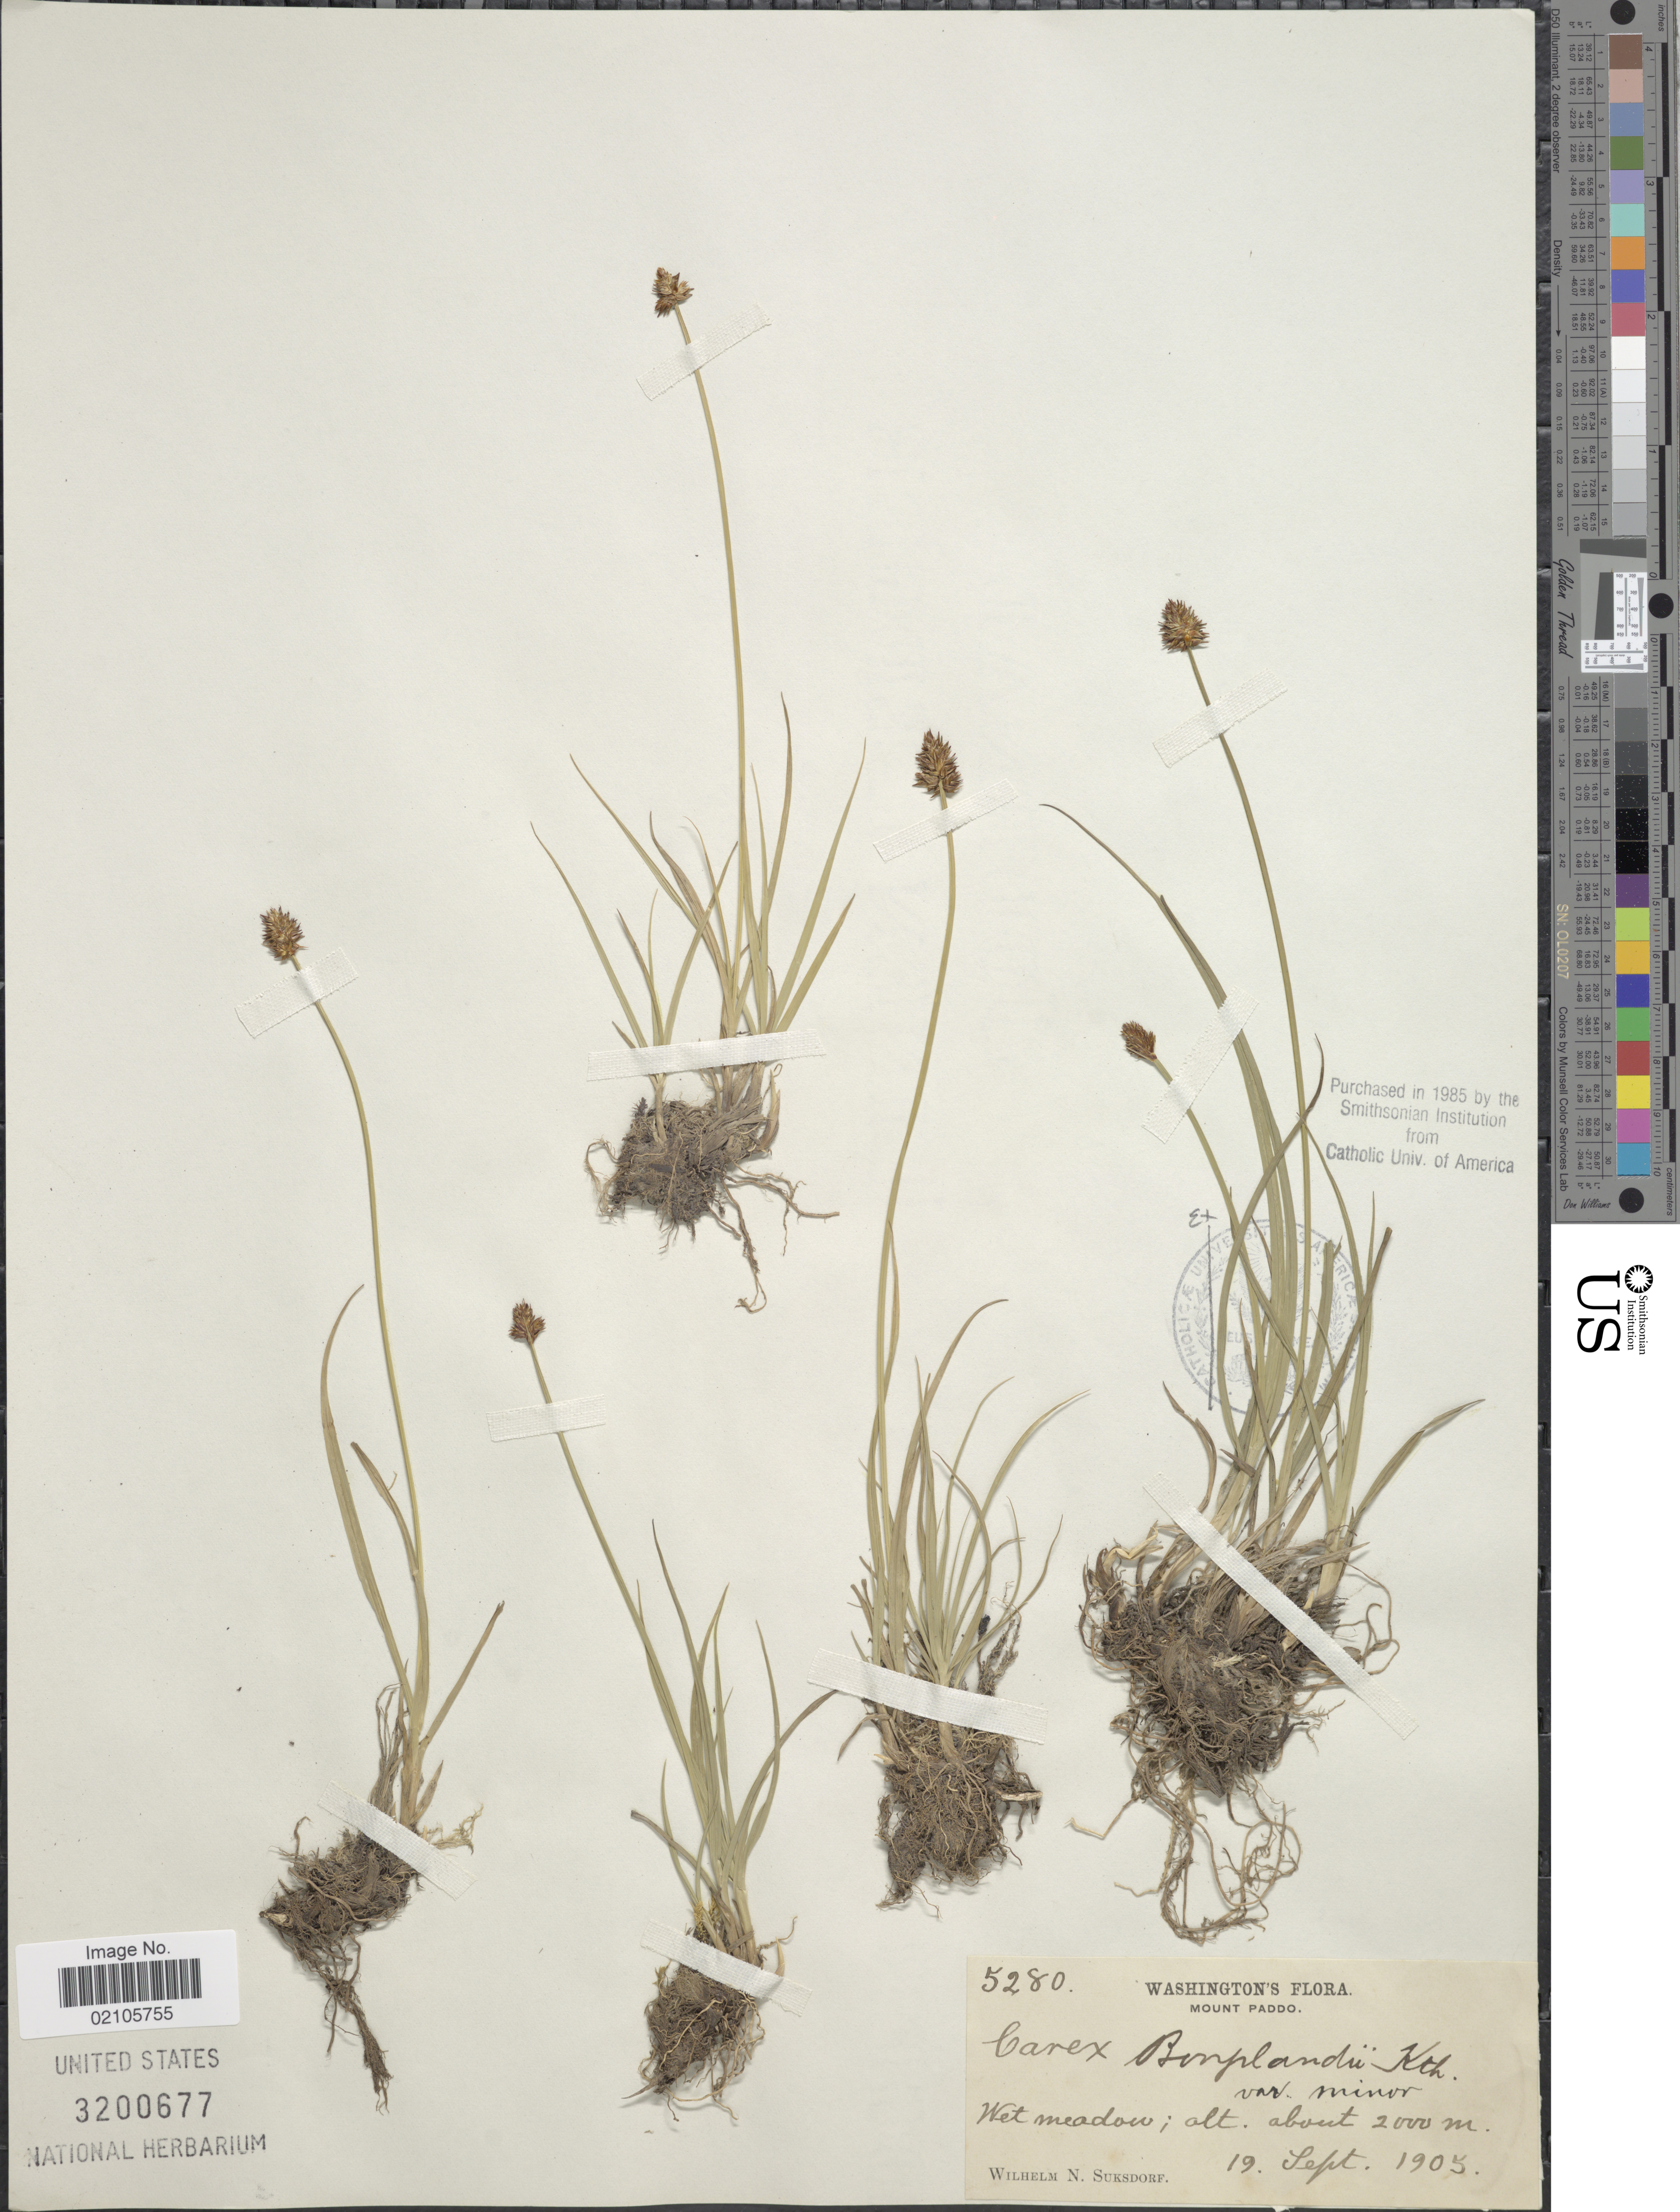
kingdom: Plantae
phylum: Tracheophyta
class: Liliopsida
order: Poales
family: Cyperaceae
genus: Carex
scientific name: Carex bonplandii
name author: Kunth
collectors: W. N. Suksdorf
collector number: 5280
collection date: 1905-09-19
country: United States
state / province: Washington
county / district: Skamania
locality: Mount Paddo.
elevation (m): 2000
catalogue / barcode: US 3200677